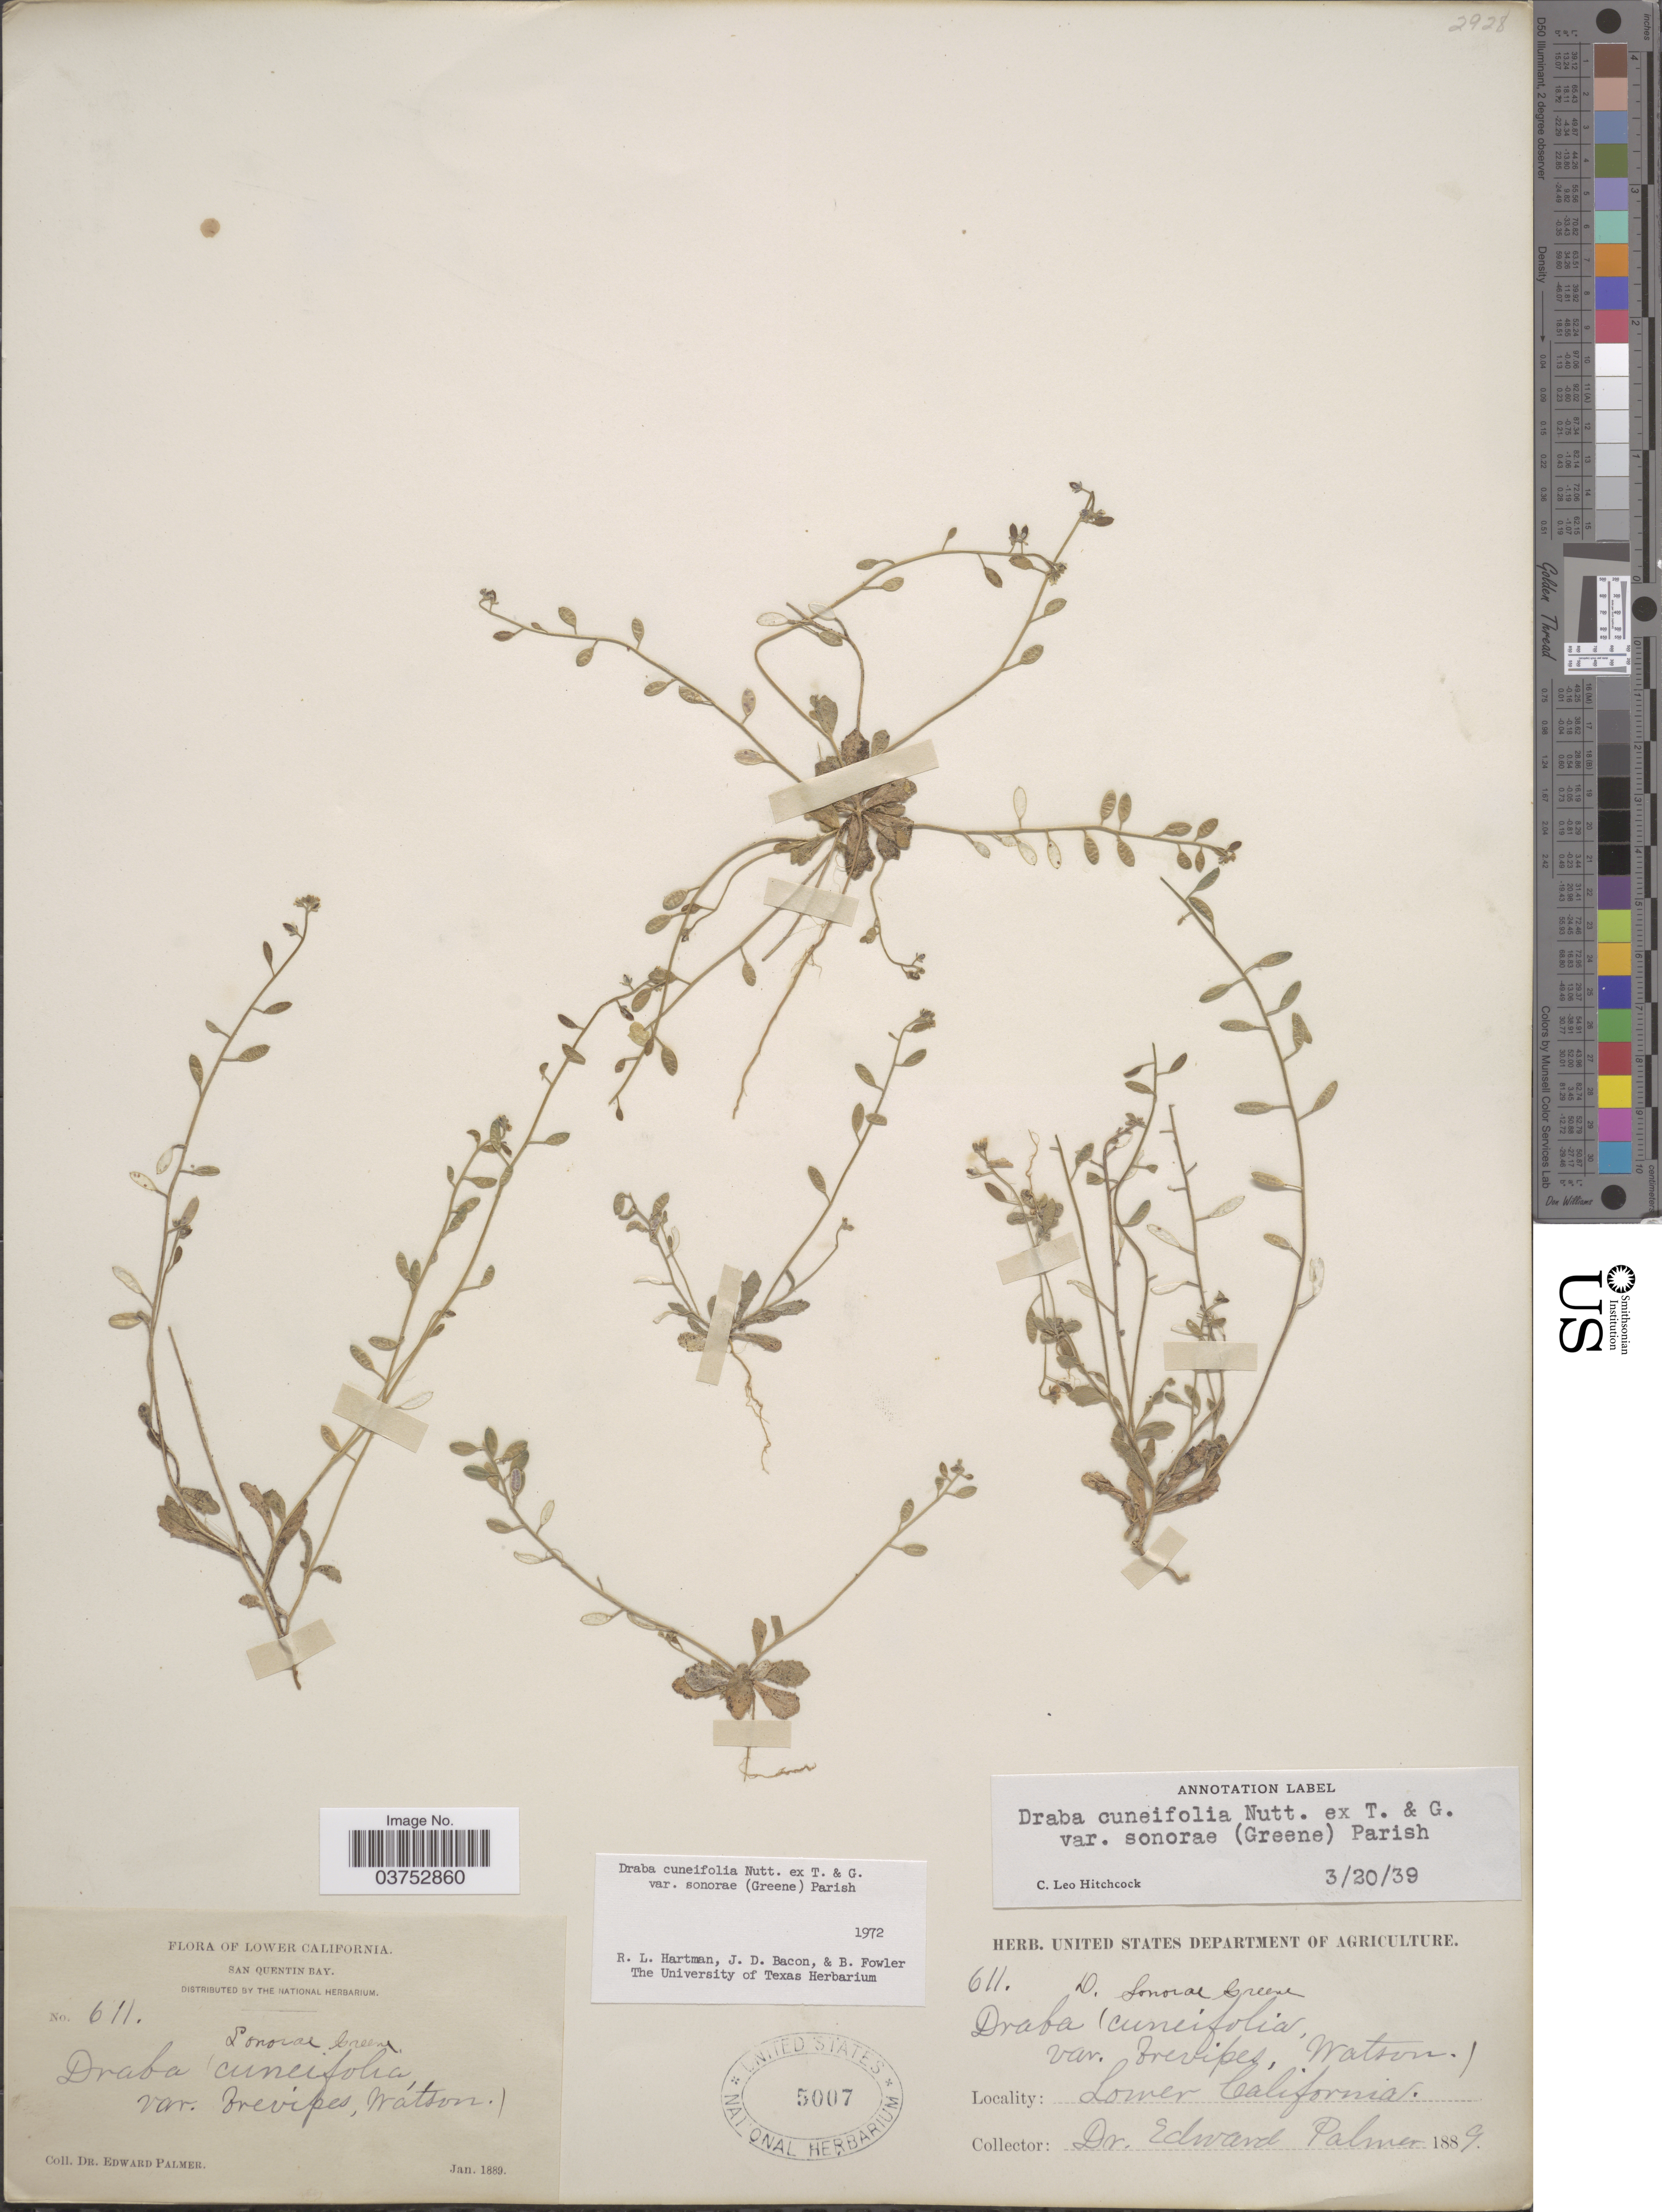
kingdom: Plantae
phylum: Tracheophyta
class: Magnoliopsida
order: Brassicales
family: Brassicaceae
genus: Draba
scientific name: Draba cuneifolia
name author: Nutt.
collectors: E. Palmer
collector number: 611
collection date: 1889-01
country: Mexico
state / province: Baja California Norte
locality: Lower California. San Quentin Bay.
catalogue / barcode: US 5007